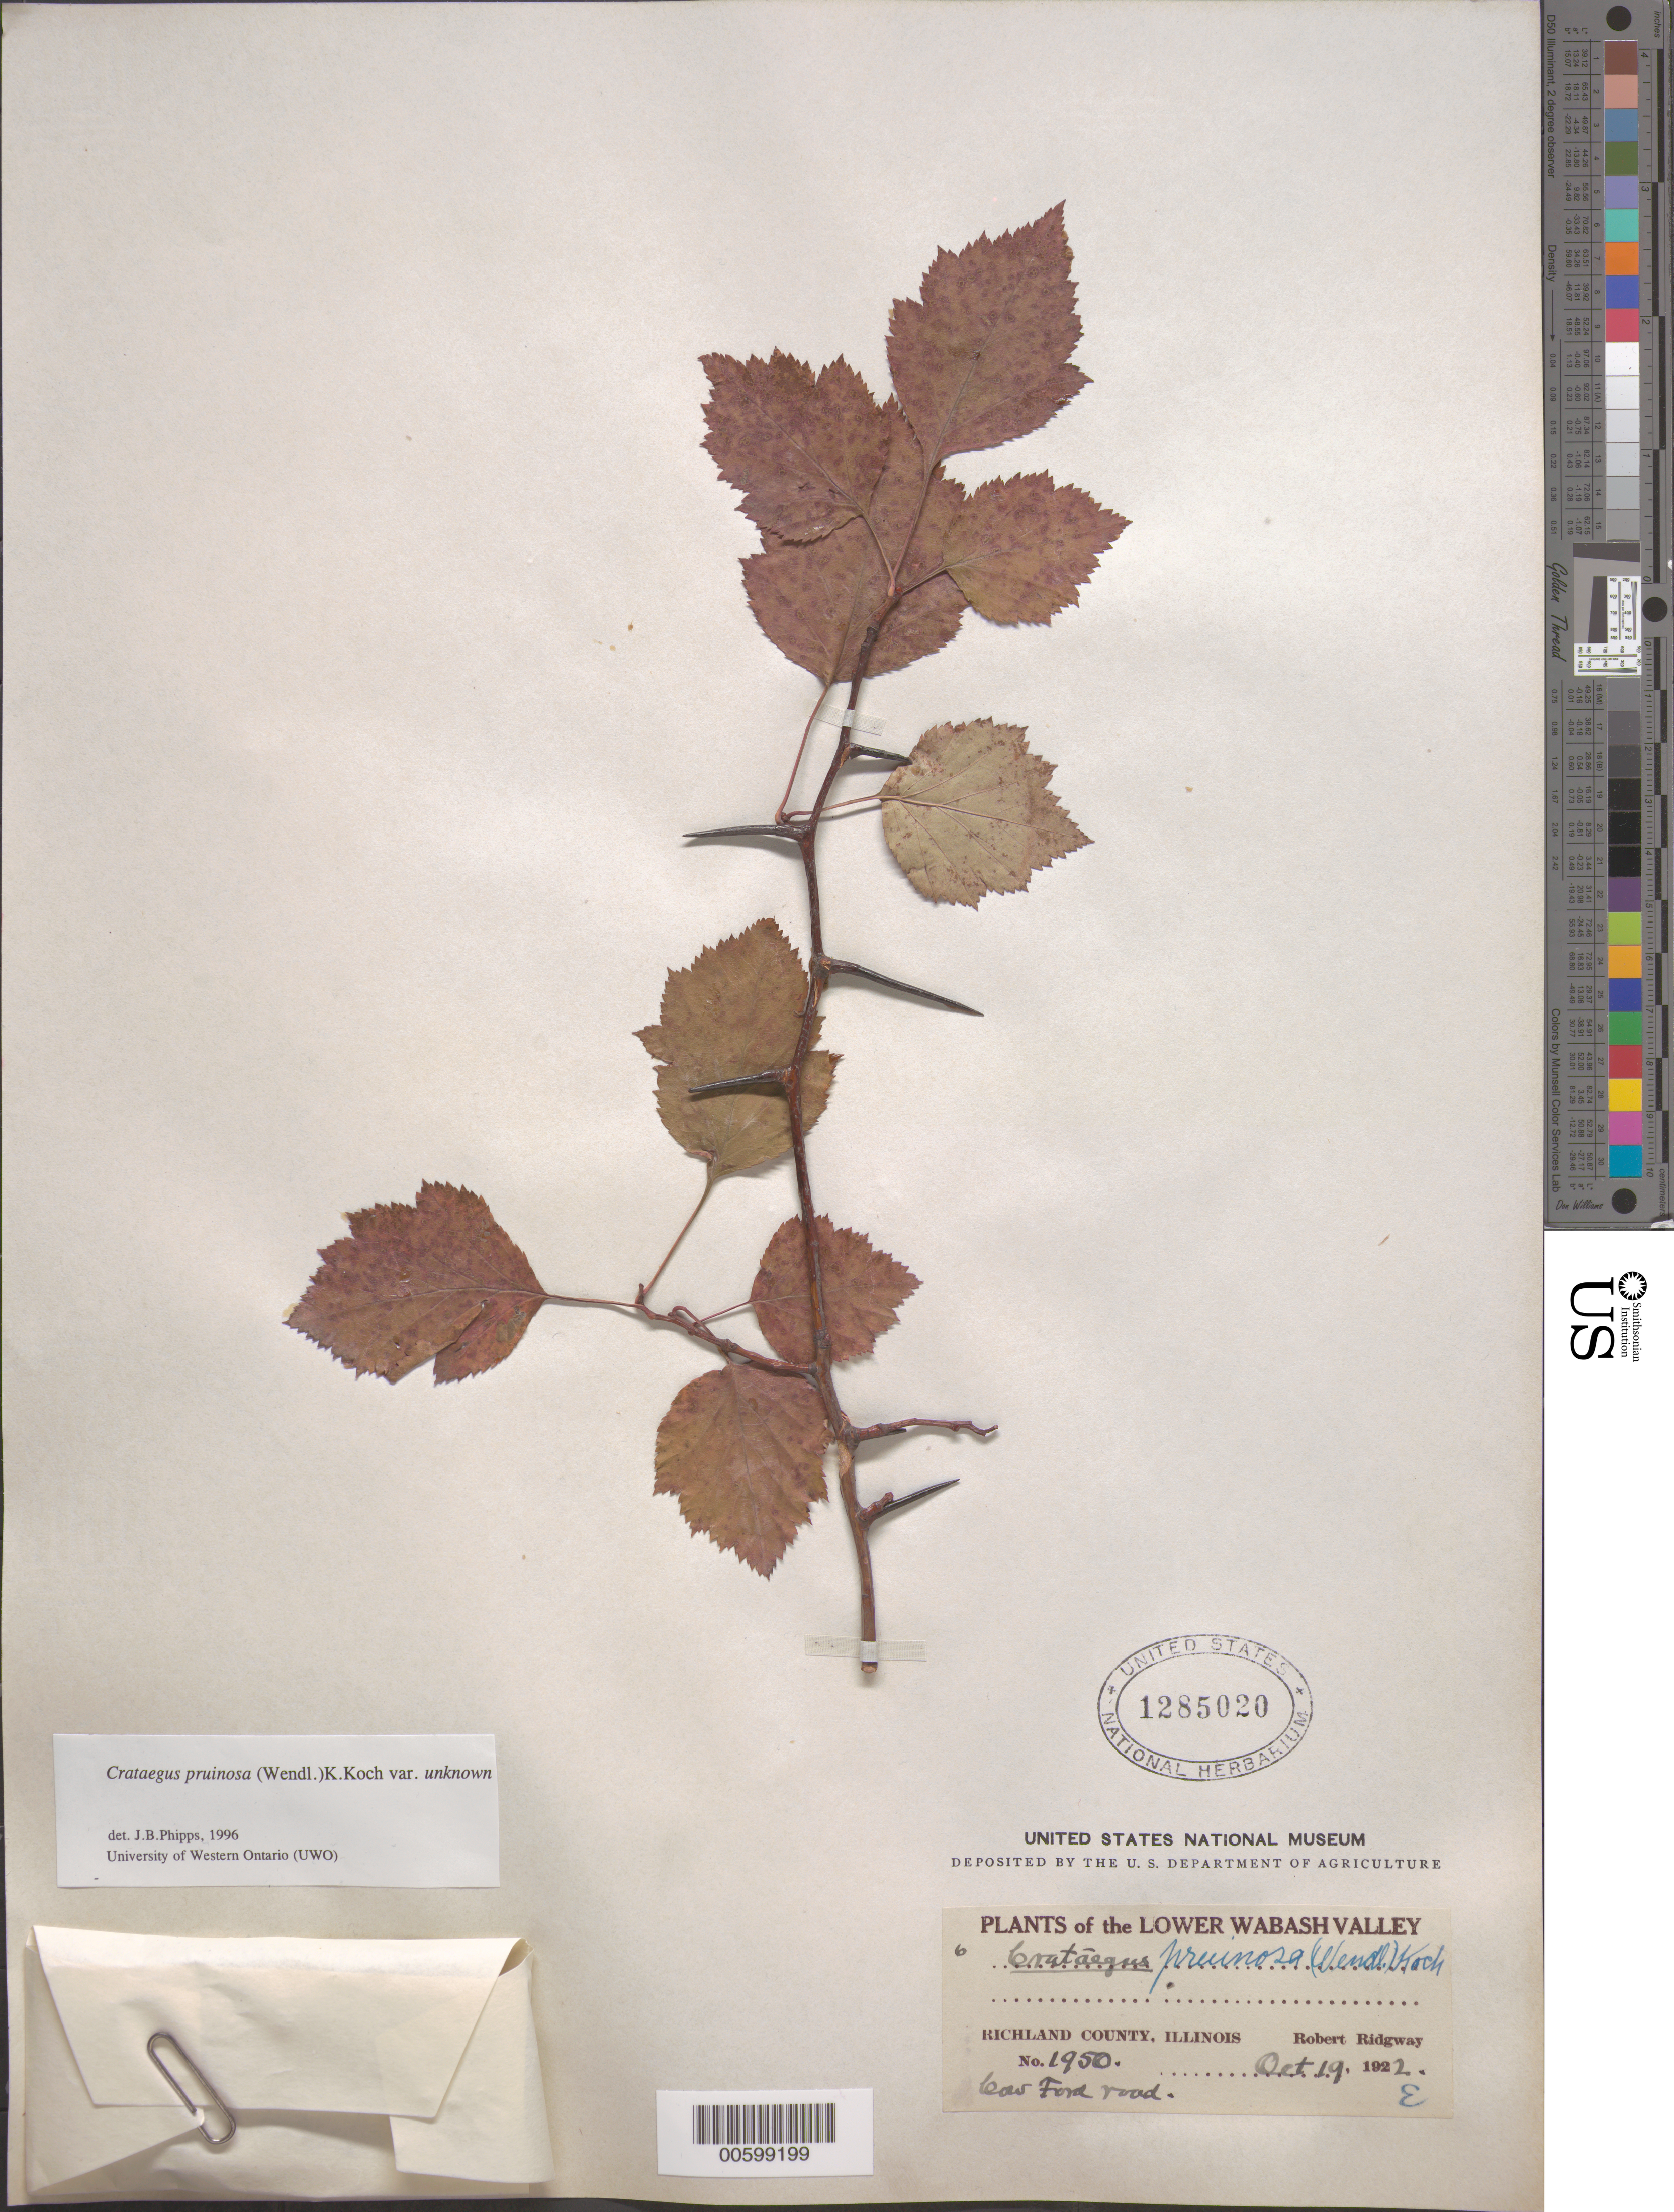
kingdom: Plantae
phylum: Tracheophyta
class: Magnoliopsida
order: Rosales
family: Rosaceae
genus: Crataegus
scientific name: Crataegus pruinosa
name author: (H.L. Wendl.) K. Koch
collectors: R. Ridgway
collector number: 1950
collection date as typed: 19 Oct 1922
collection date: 1922-10-19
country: United States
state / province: Illinois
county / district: Richland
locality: Cow Ford Road. Lower Wabash Valley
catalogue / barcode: US 1285020